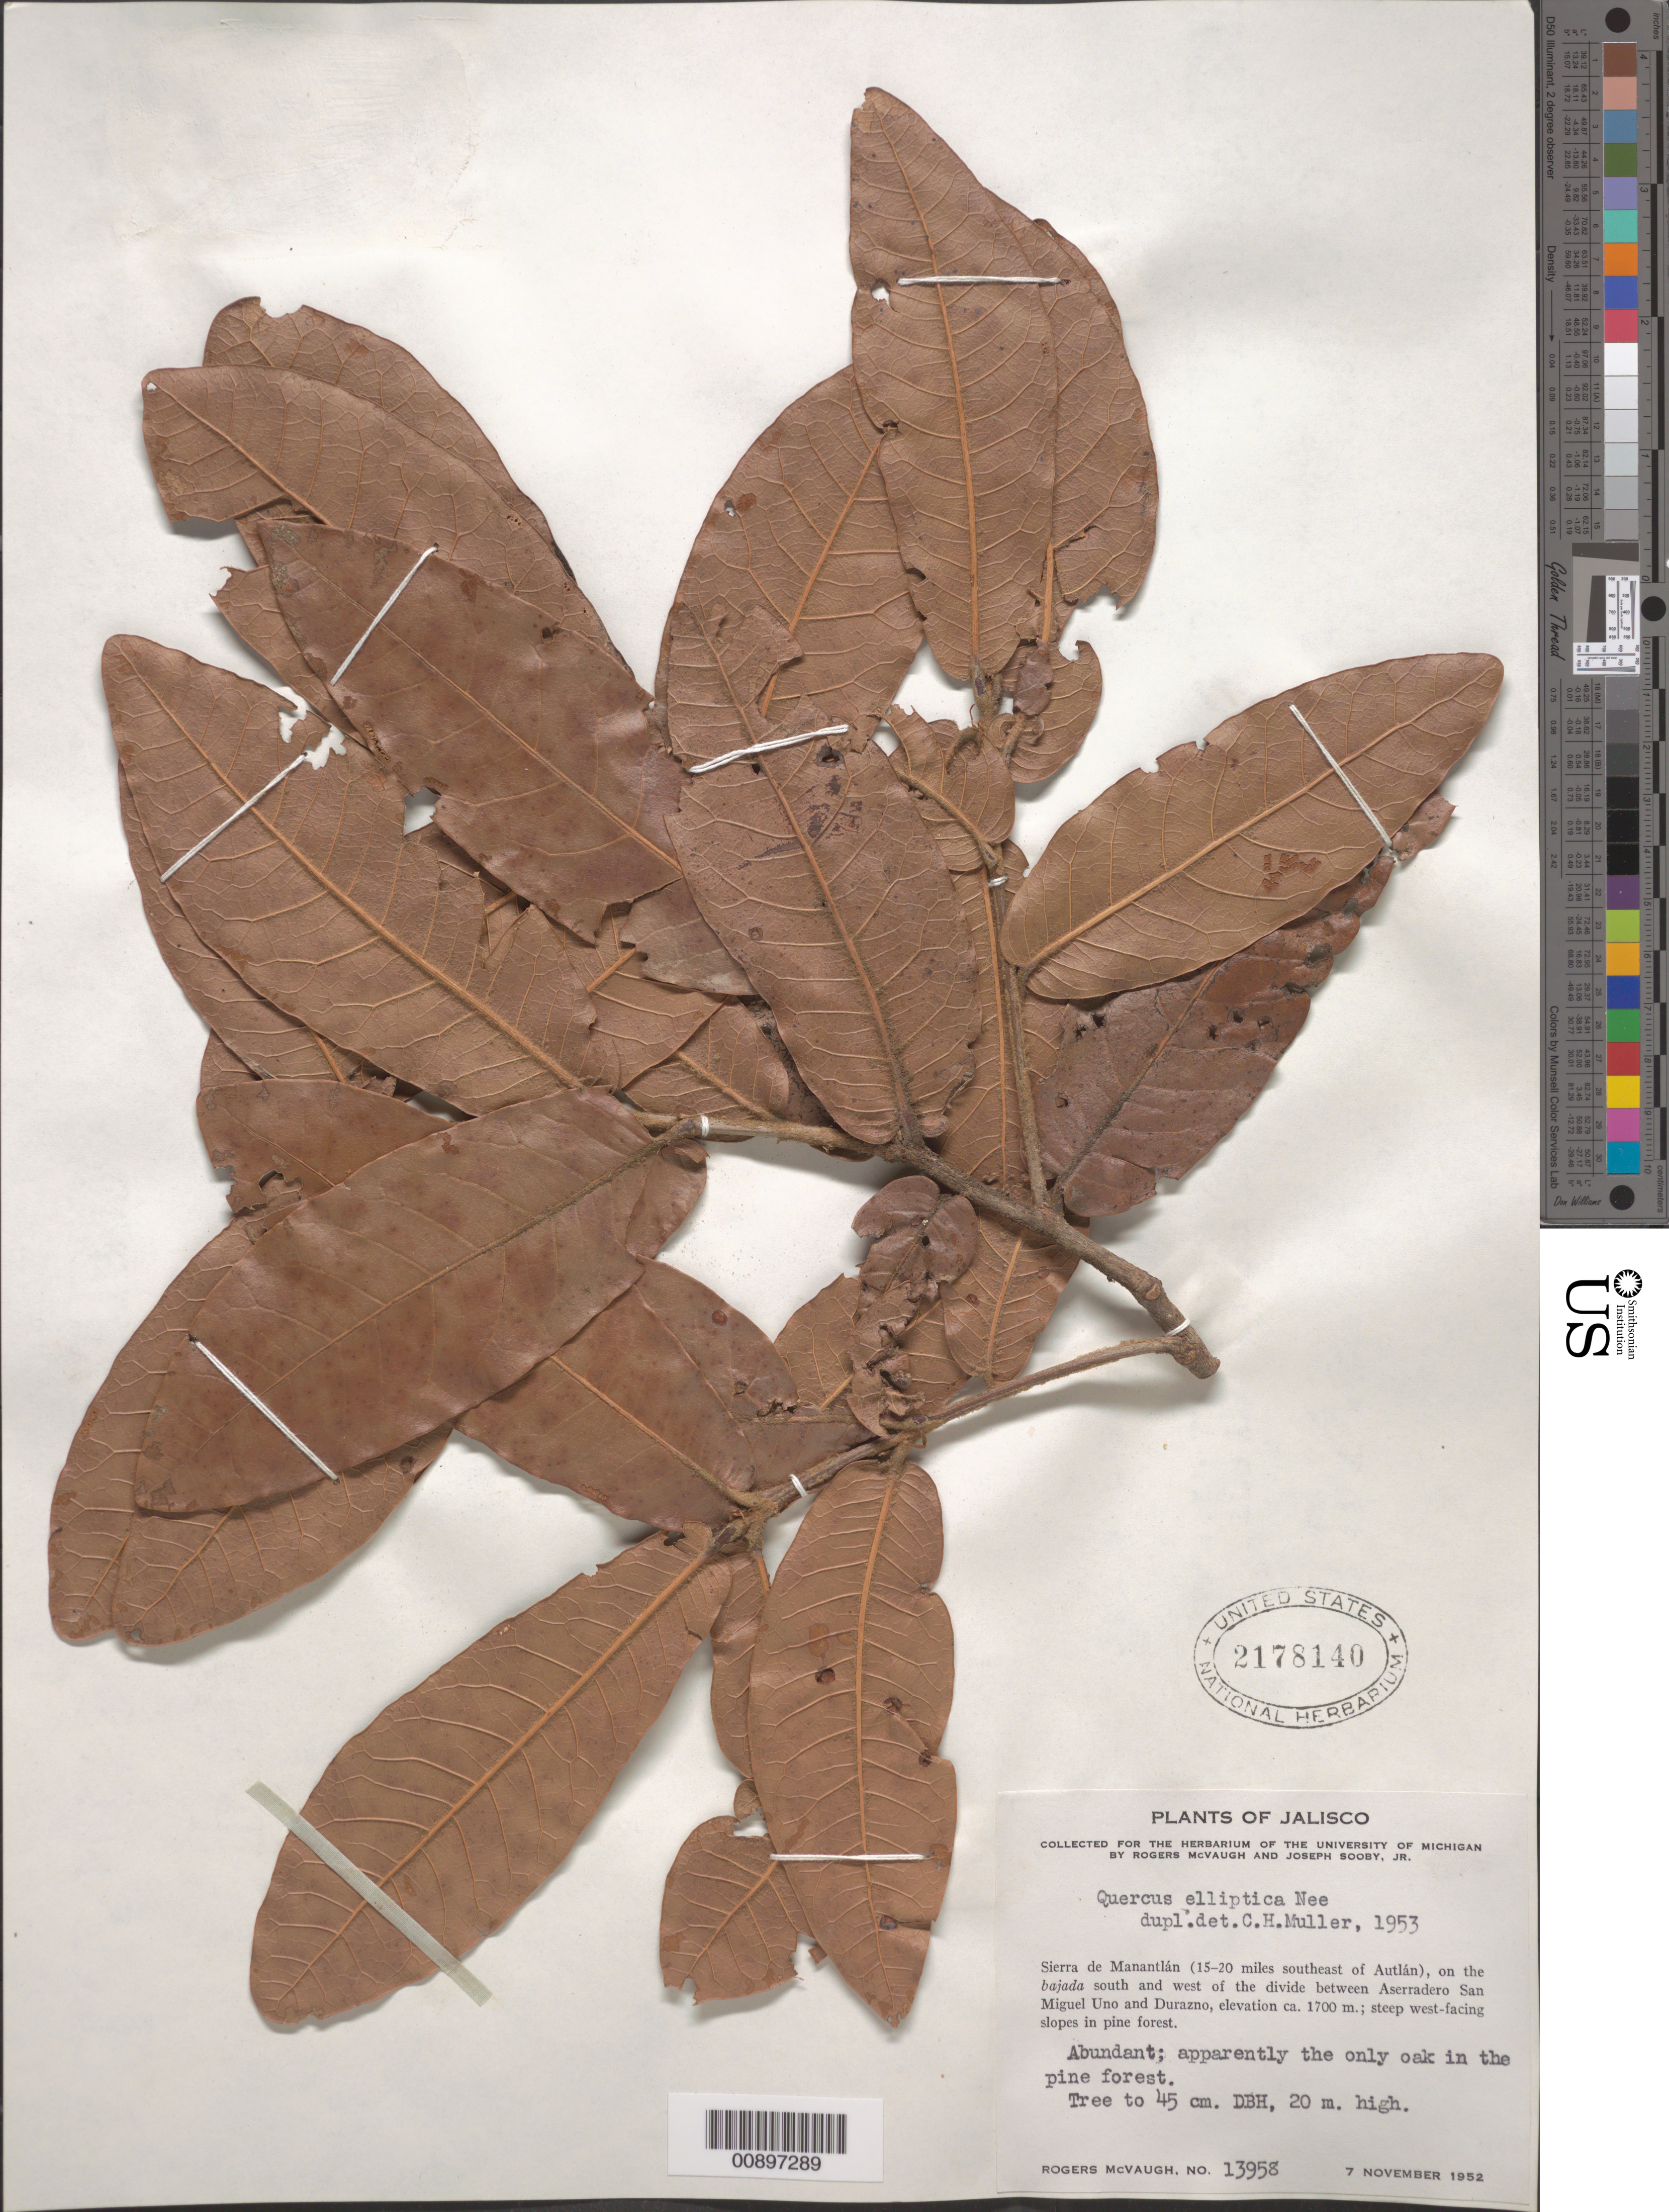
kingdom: Plantae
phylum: Tracheophyta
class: Magnoliopsida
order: Fagales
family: Fagaceae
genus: Quercus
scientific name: Quercus elliptica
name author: Née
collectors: R. McVaugh & J. Sooby Jr.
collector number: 13958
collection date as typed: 07 Nov 1952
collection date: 1952-11-07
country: Mexico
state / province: Jalisco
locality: Sierra de Manantlán (15-20 miles southeast of Autlán), on the bajada south and west of the divide between Aserradero San Miguel Uno and Durazno.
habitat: Steep west-facing slopes in pine forest.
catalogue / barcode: US 2178140